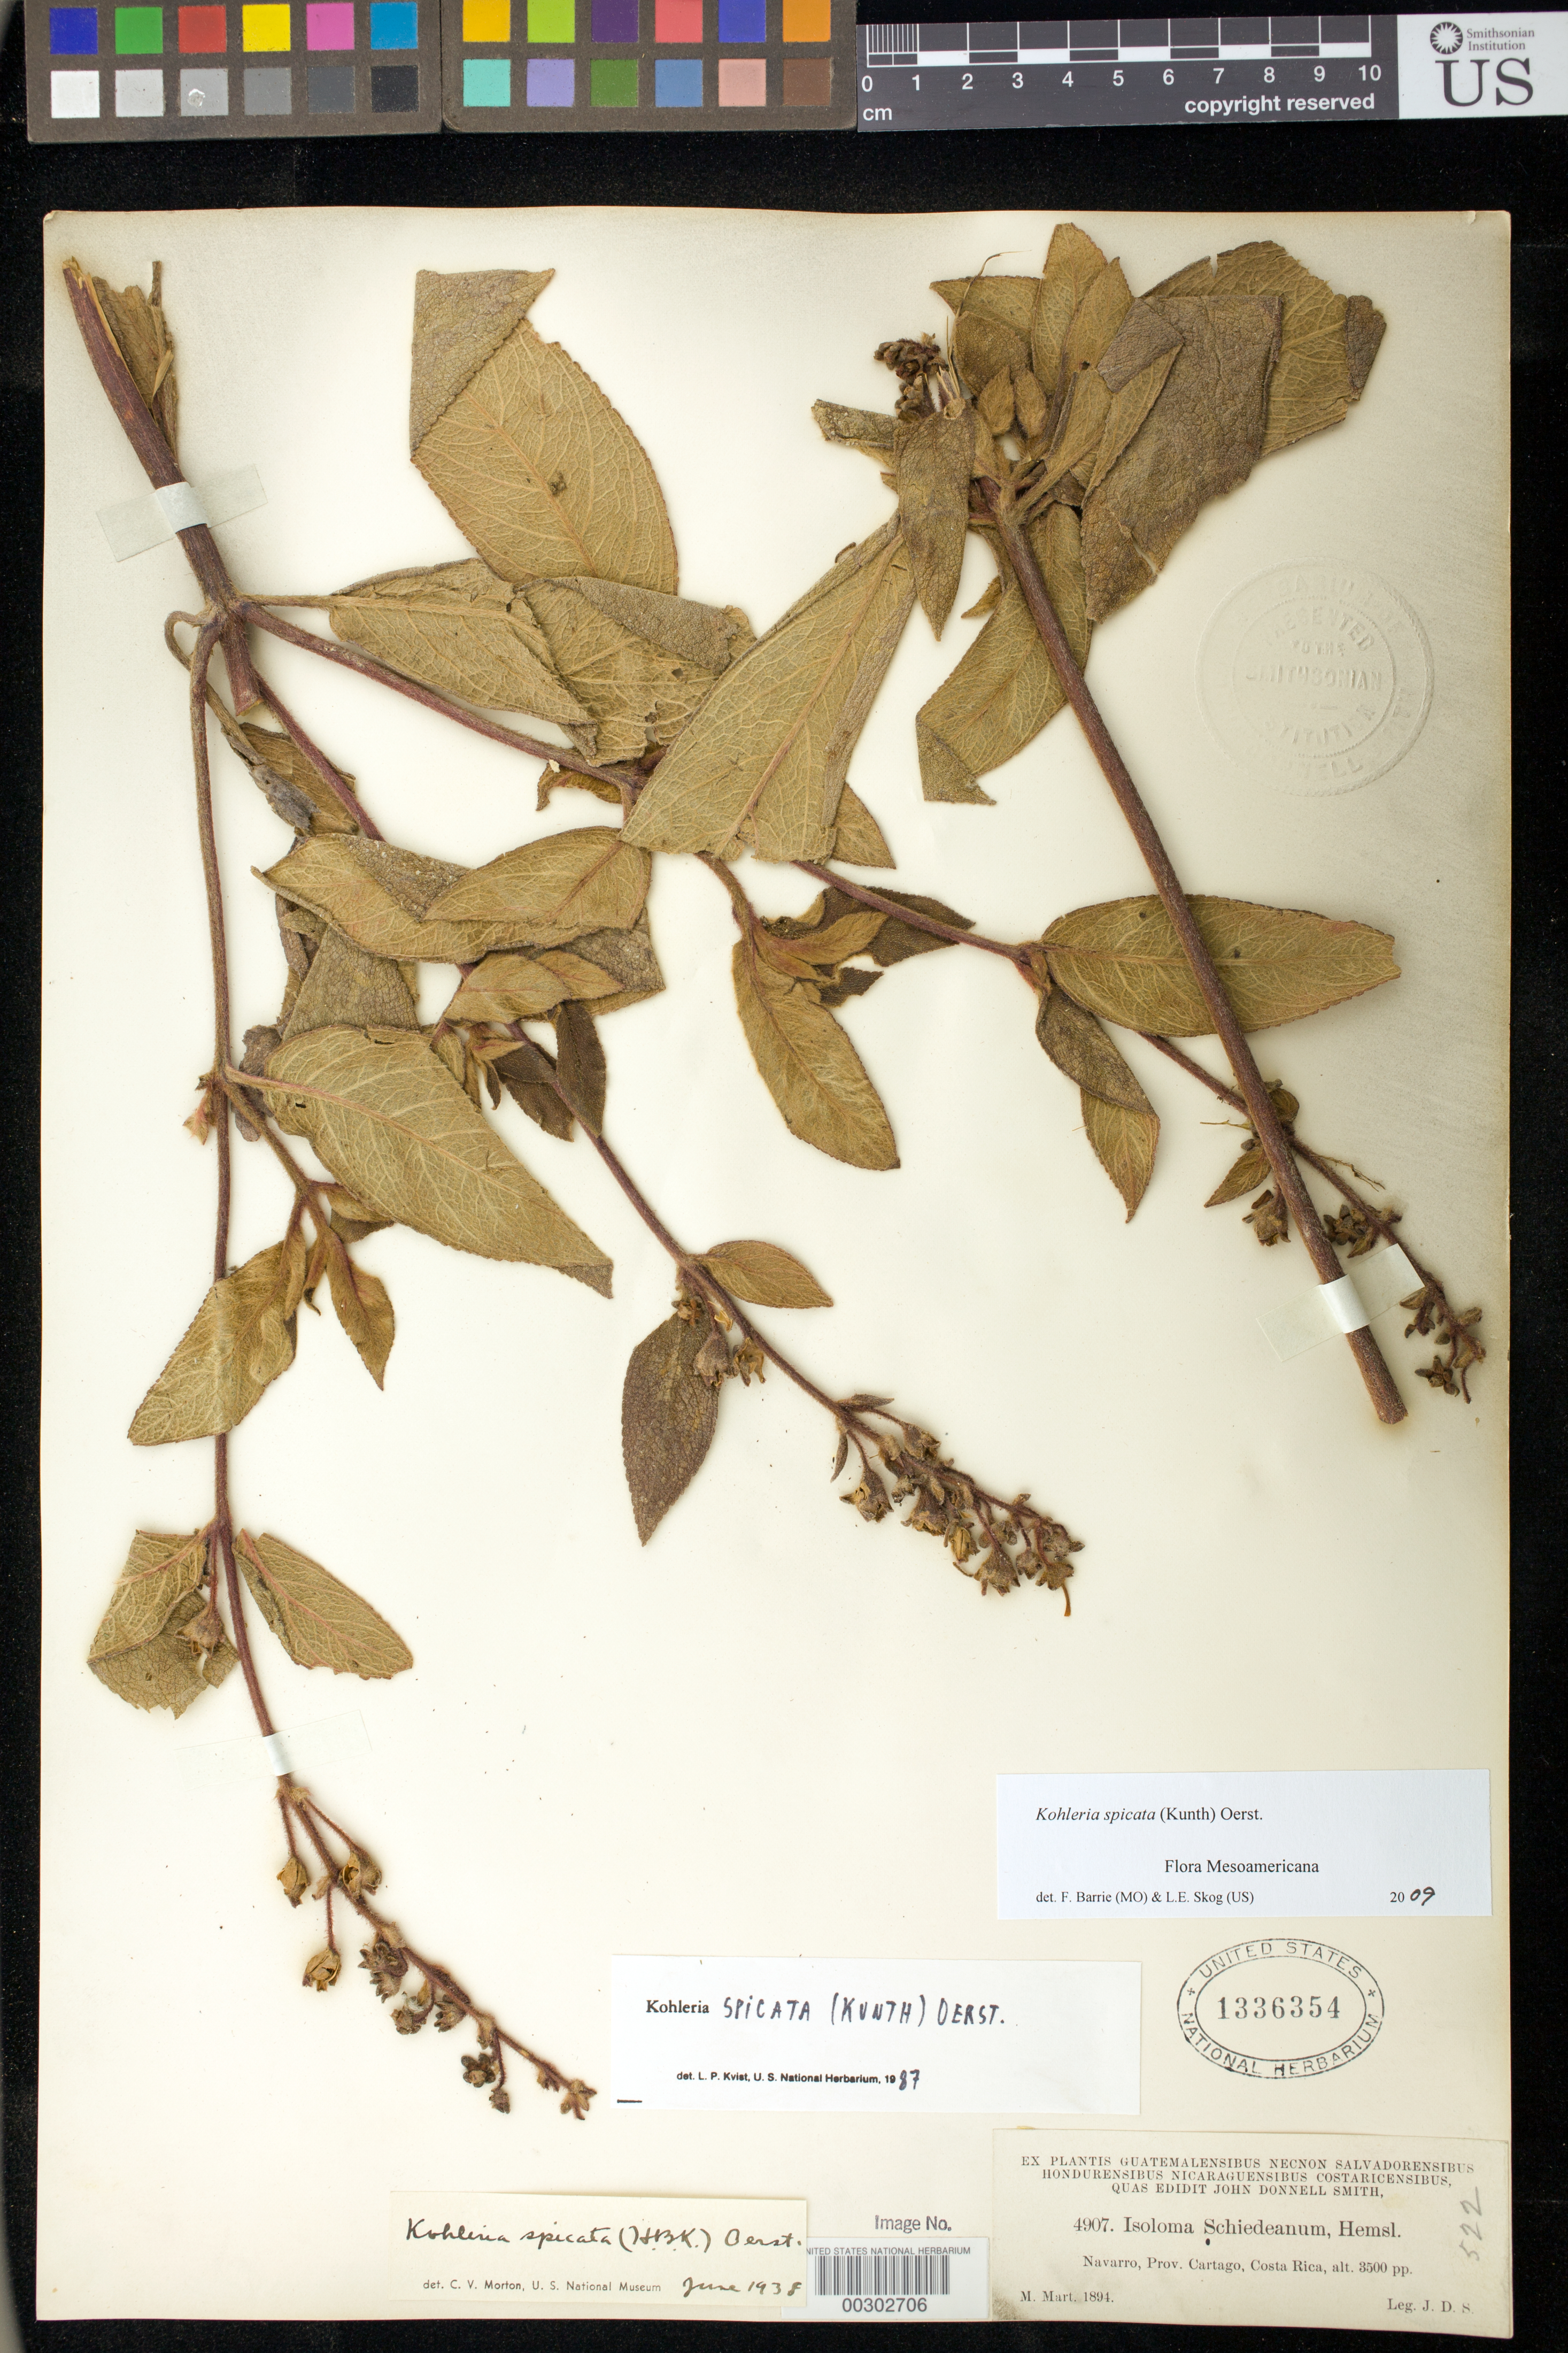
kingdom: Plantae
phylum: Tracheophyta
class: Magnoliopsida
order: Lamiales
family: Gesneriaceae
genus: Kohleria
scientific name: Kohleria spicata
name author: (Kunth) Oerst.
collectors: J. Donnell Smith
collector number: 4907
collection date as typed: Mar 1894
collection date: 1894-03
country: Costa Rica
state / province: Cartago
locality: Navarro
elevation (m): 1067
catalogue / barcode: US 1336354